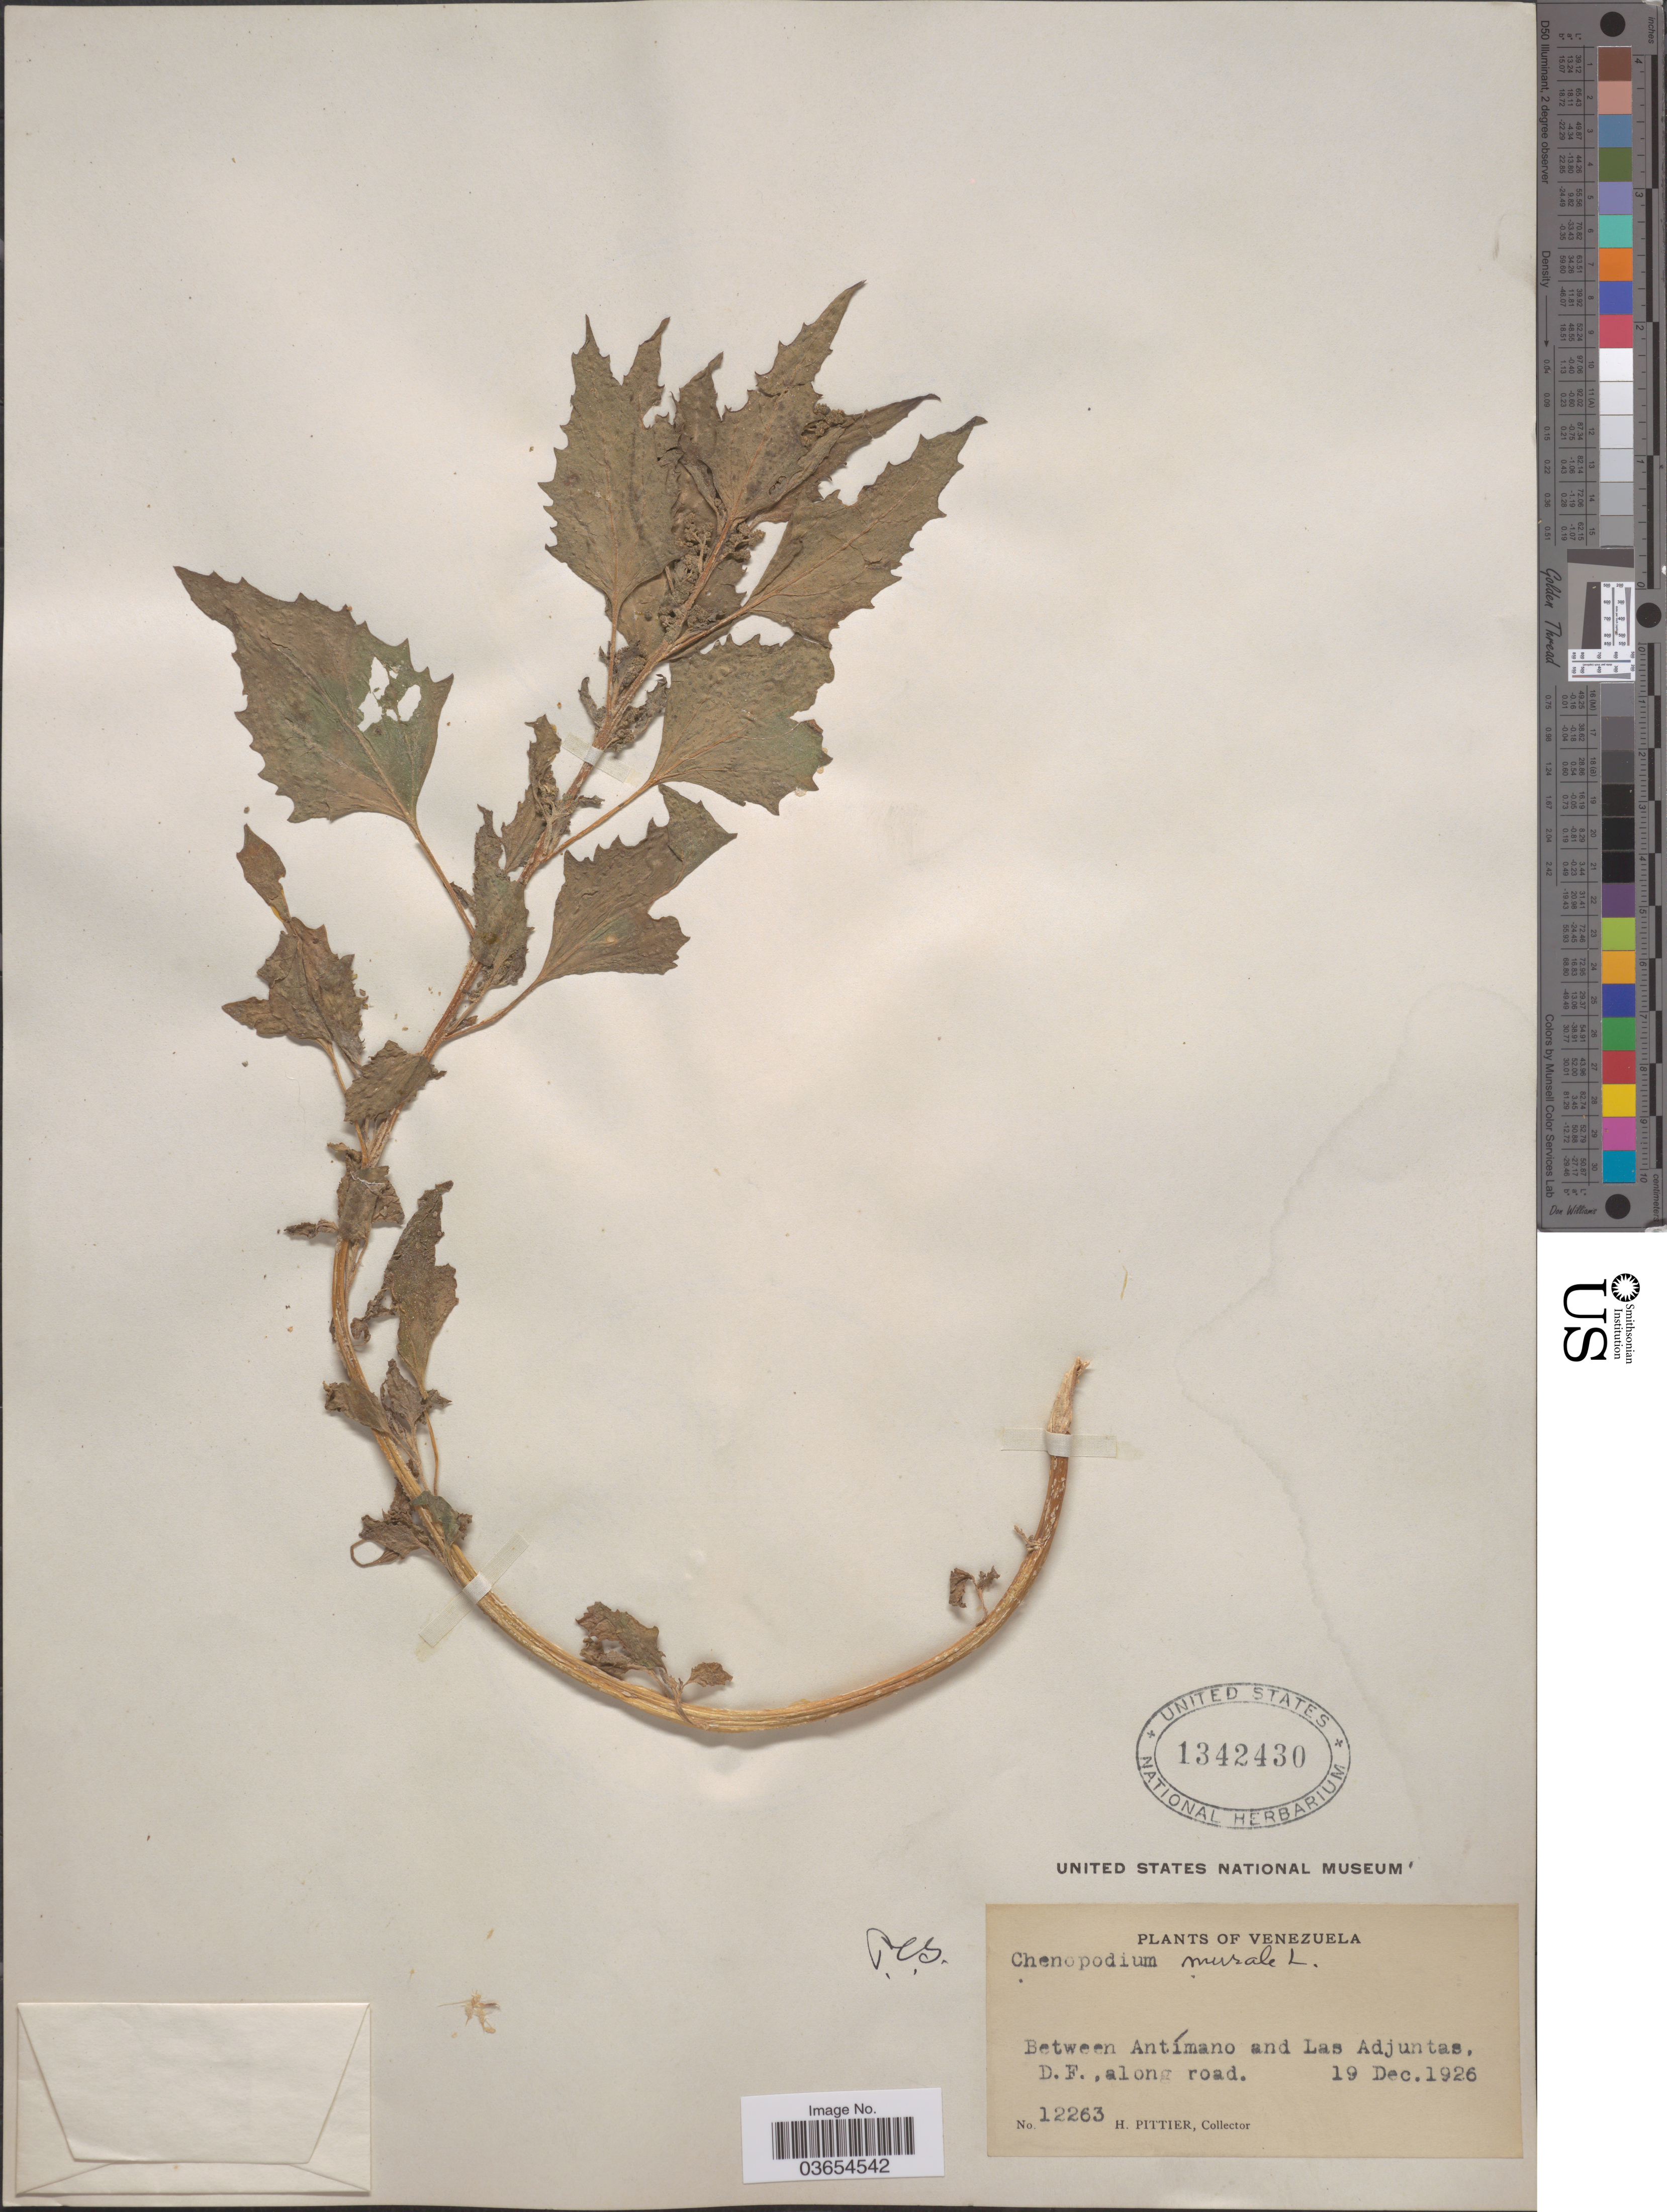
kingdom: Plantae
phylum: Tracheophyta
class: Magnoliopsida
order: Caryophyllales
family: Amaranthaceae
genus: Chenopodium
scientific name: Chenopodium murale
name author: L.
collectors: H. F. Pittier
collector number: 12263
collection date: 1926-12-19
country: Venezuela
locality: Between Antímano and Las Adjuntas, D.F., along road.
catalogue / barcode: US 1342430